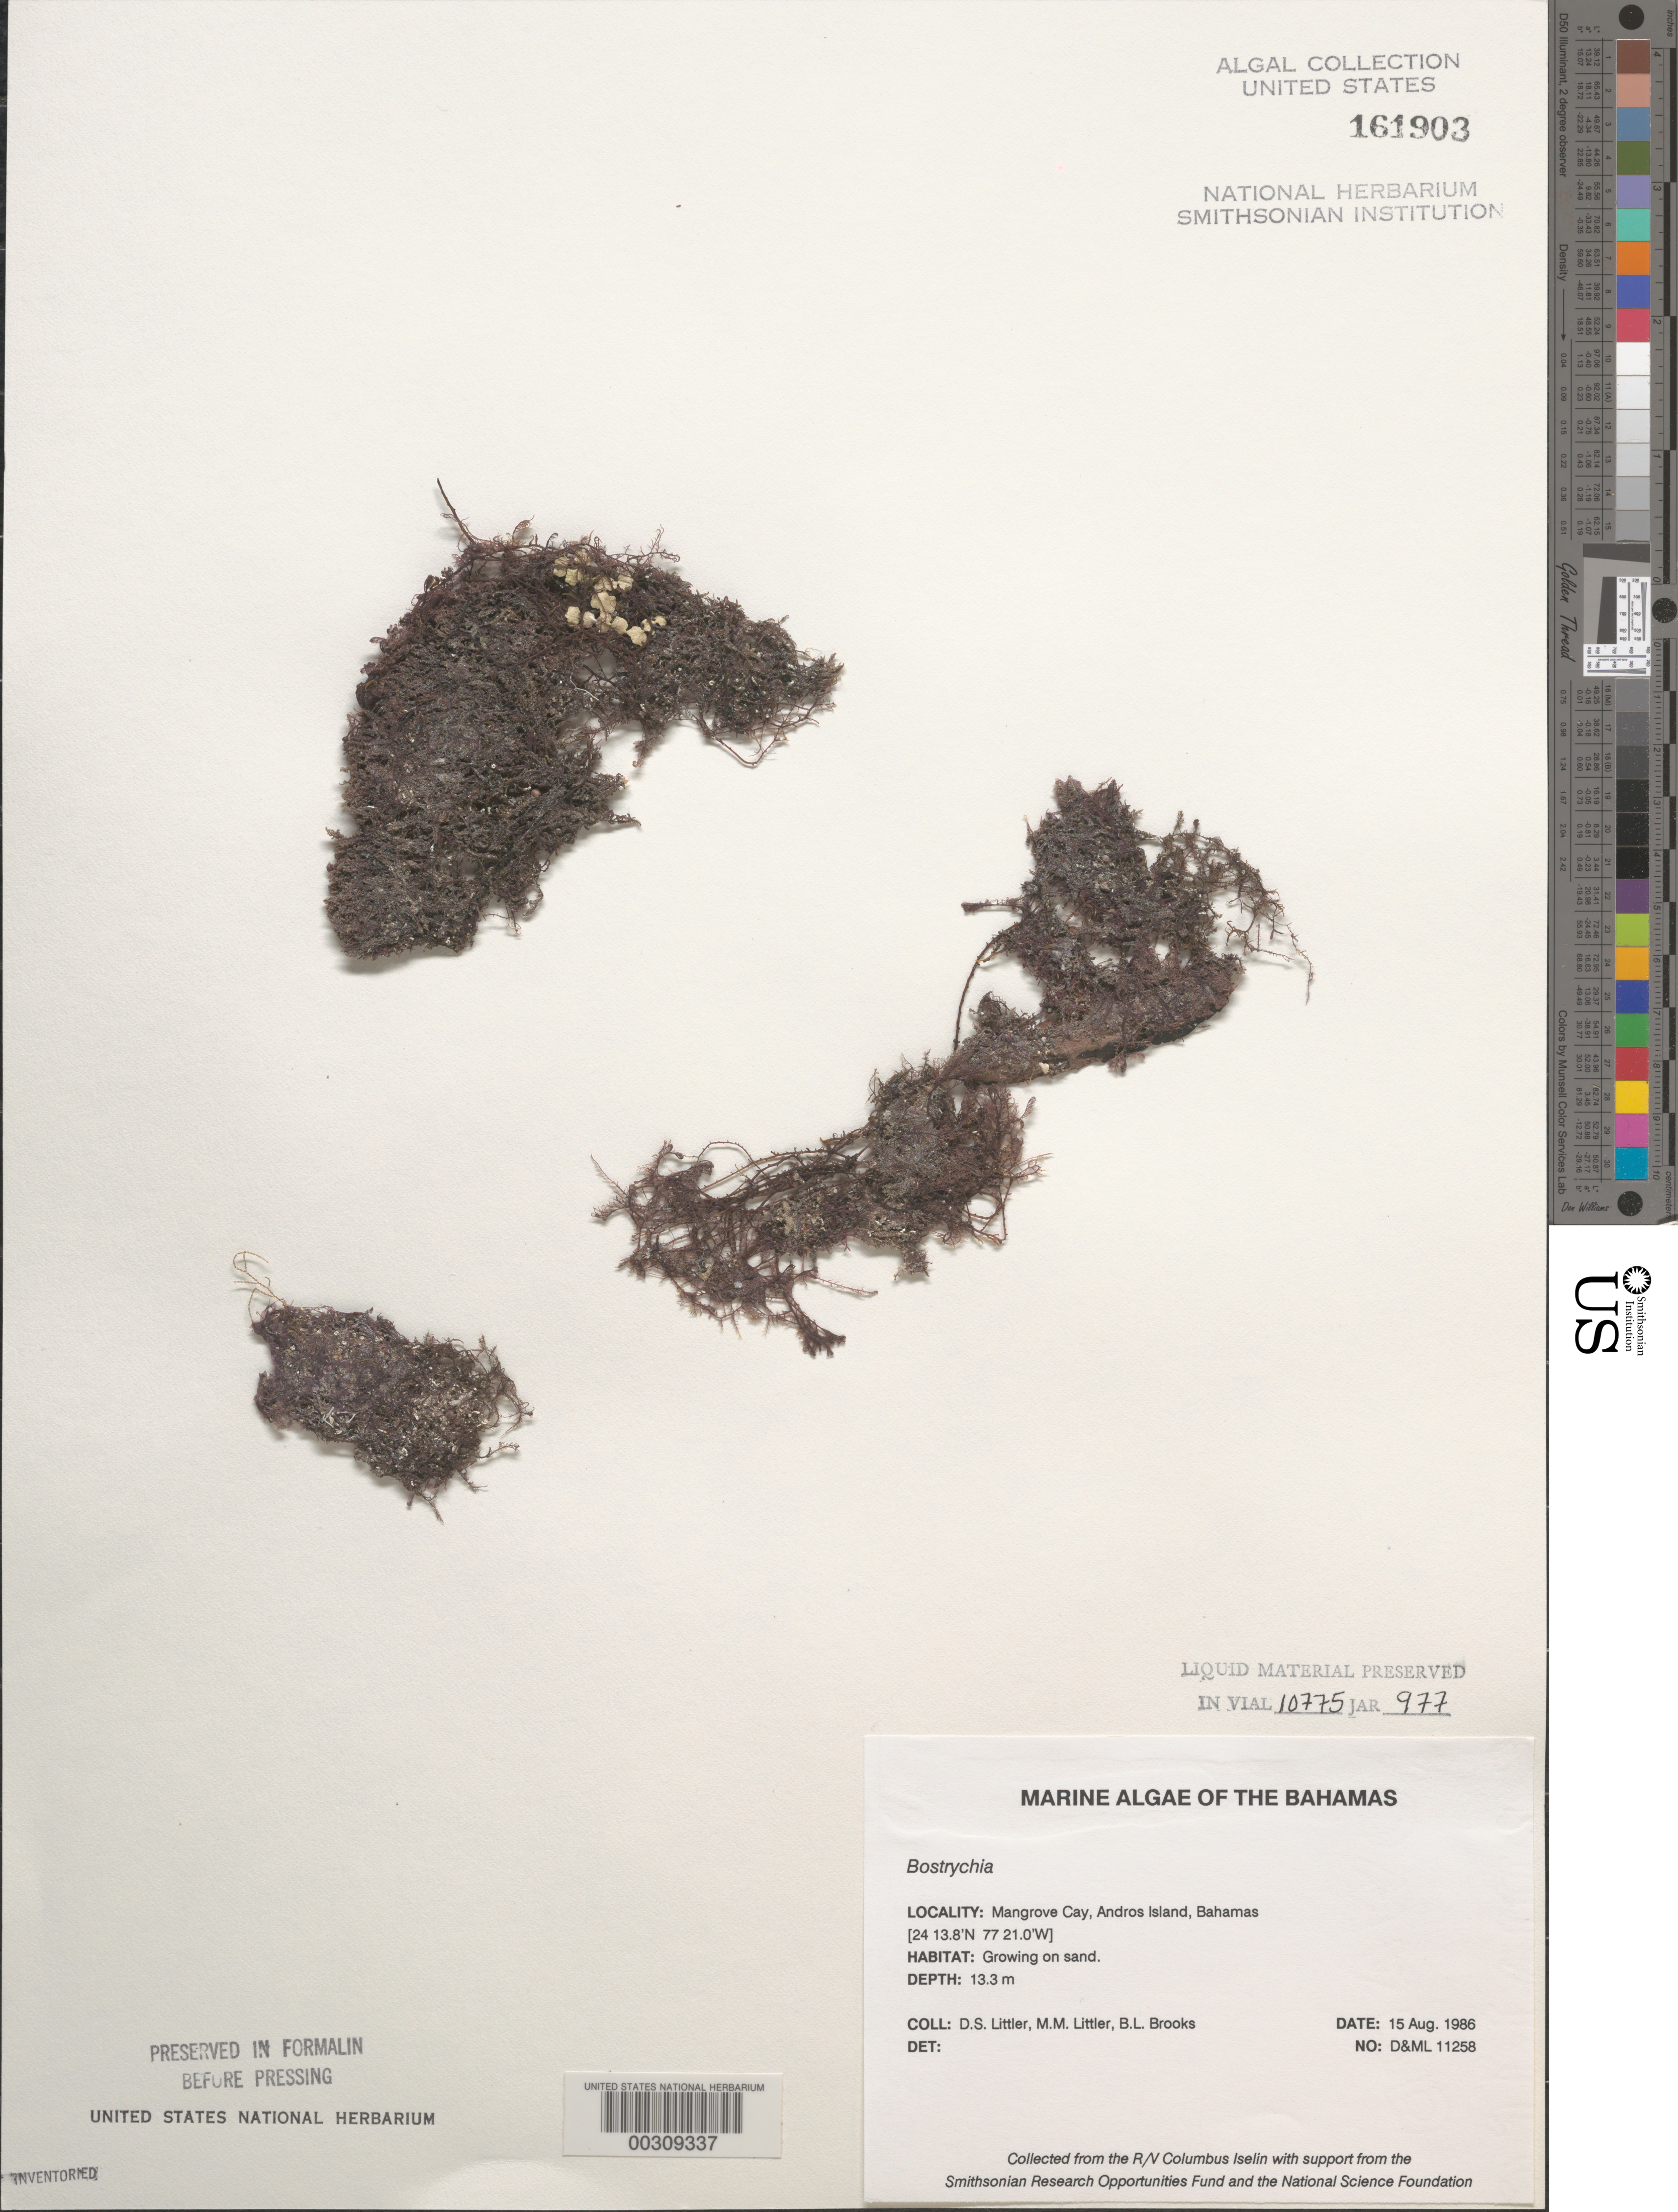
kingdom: Plantae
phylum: Rhodophyta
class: Florideophyceae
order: Ceramiales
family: Rhodomelaceae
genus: Bostrychia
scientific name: Bostrychia sp.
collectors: D. S. Littler, M. M. Littler & B. Brooks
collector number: D&ML 11258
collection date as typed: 15 Aug 1986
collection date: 1986-08-15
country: Bahamas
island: Mangrove Cay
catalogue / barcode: US 161903